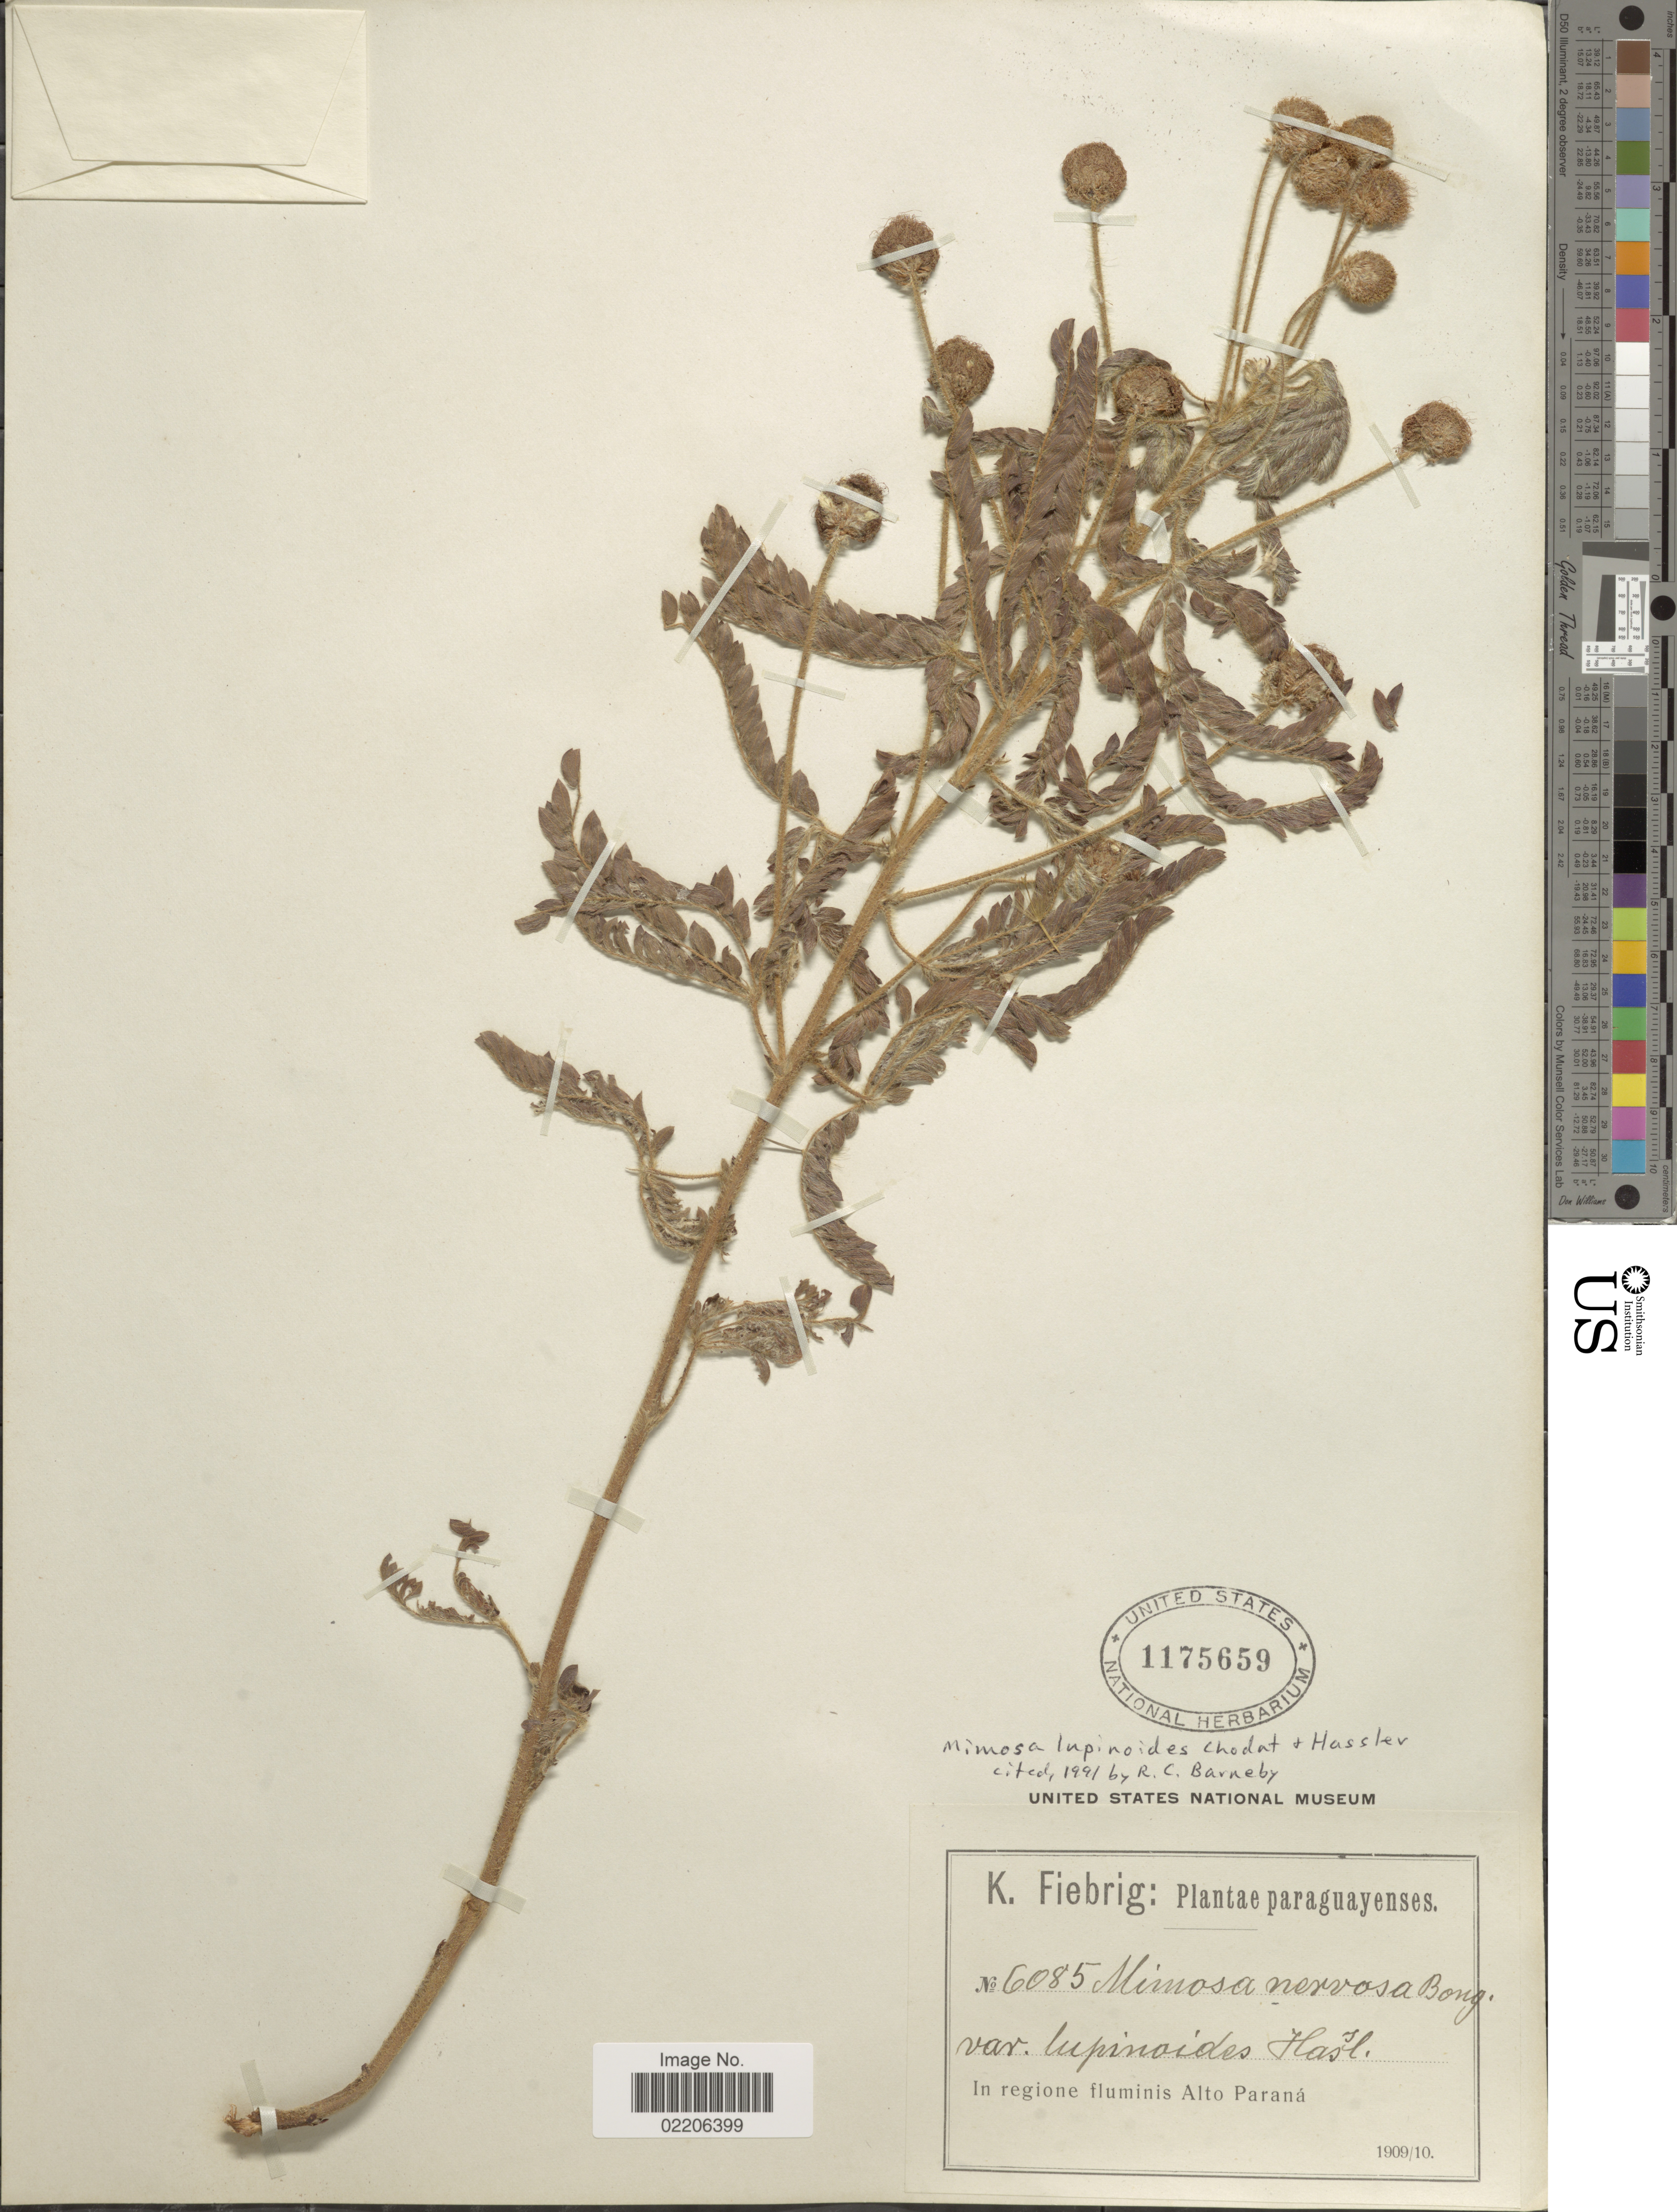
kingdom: Plantae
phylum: Tracheophyta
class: Magnoliopsida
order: Fabales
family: Fabaceae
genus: Mimosa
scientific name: Mimosa lupinoides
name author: Chodat & Hassl.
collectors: K. Fiebrig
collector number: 6085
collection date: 1909/1910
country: Paraguay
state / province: Alto Parana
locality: In regione fluminis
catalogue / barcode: US 1175659